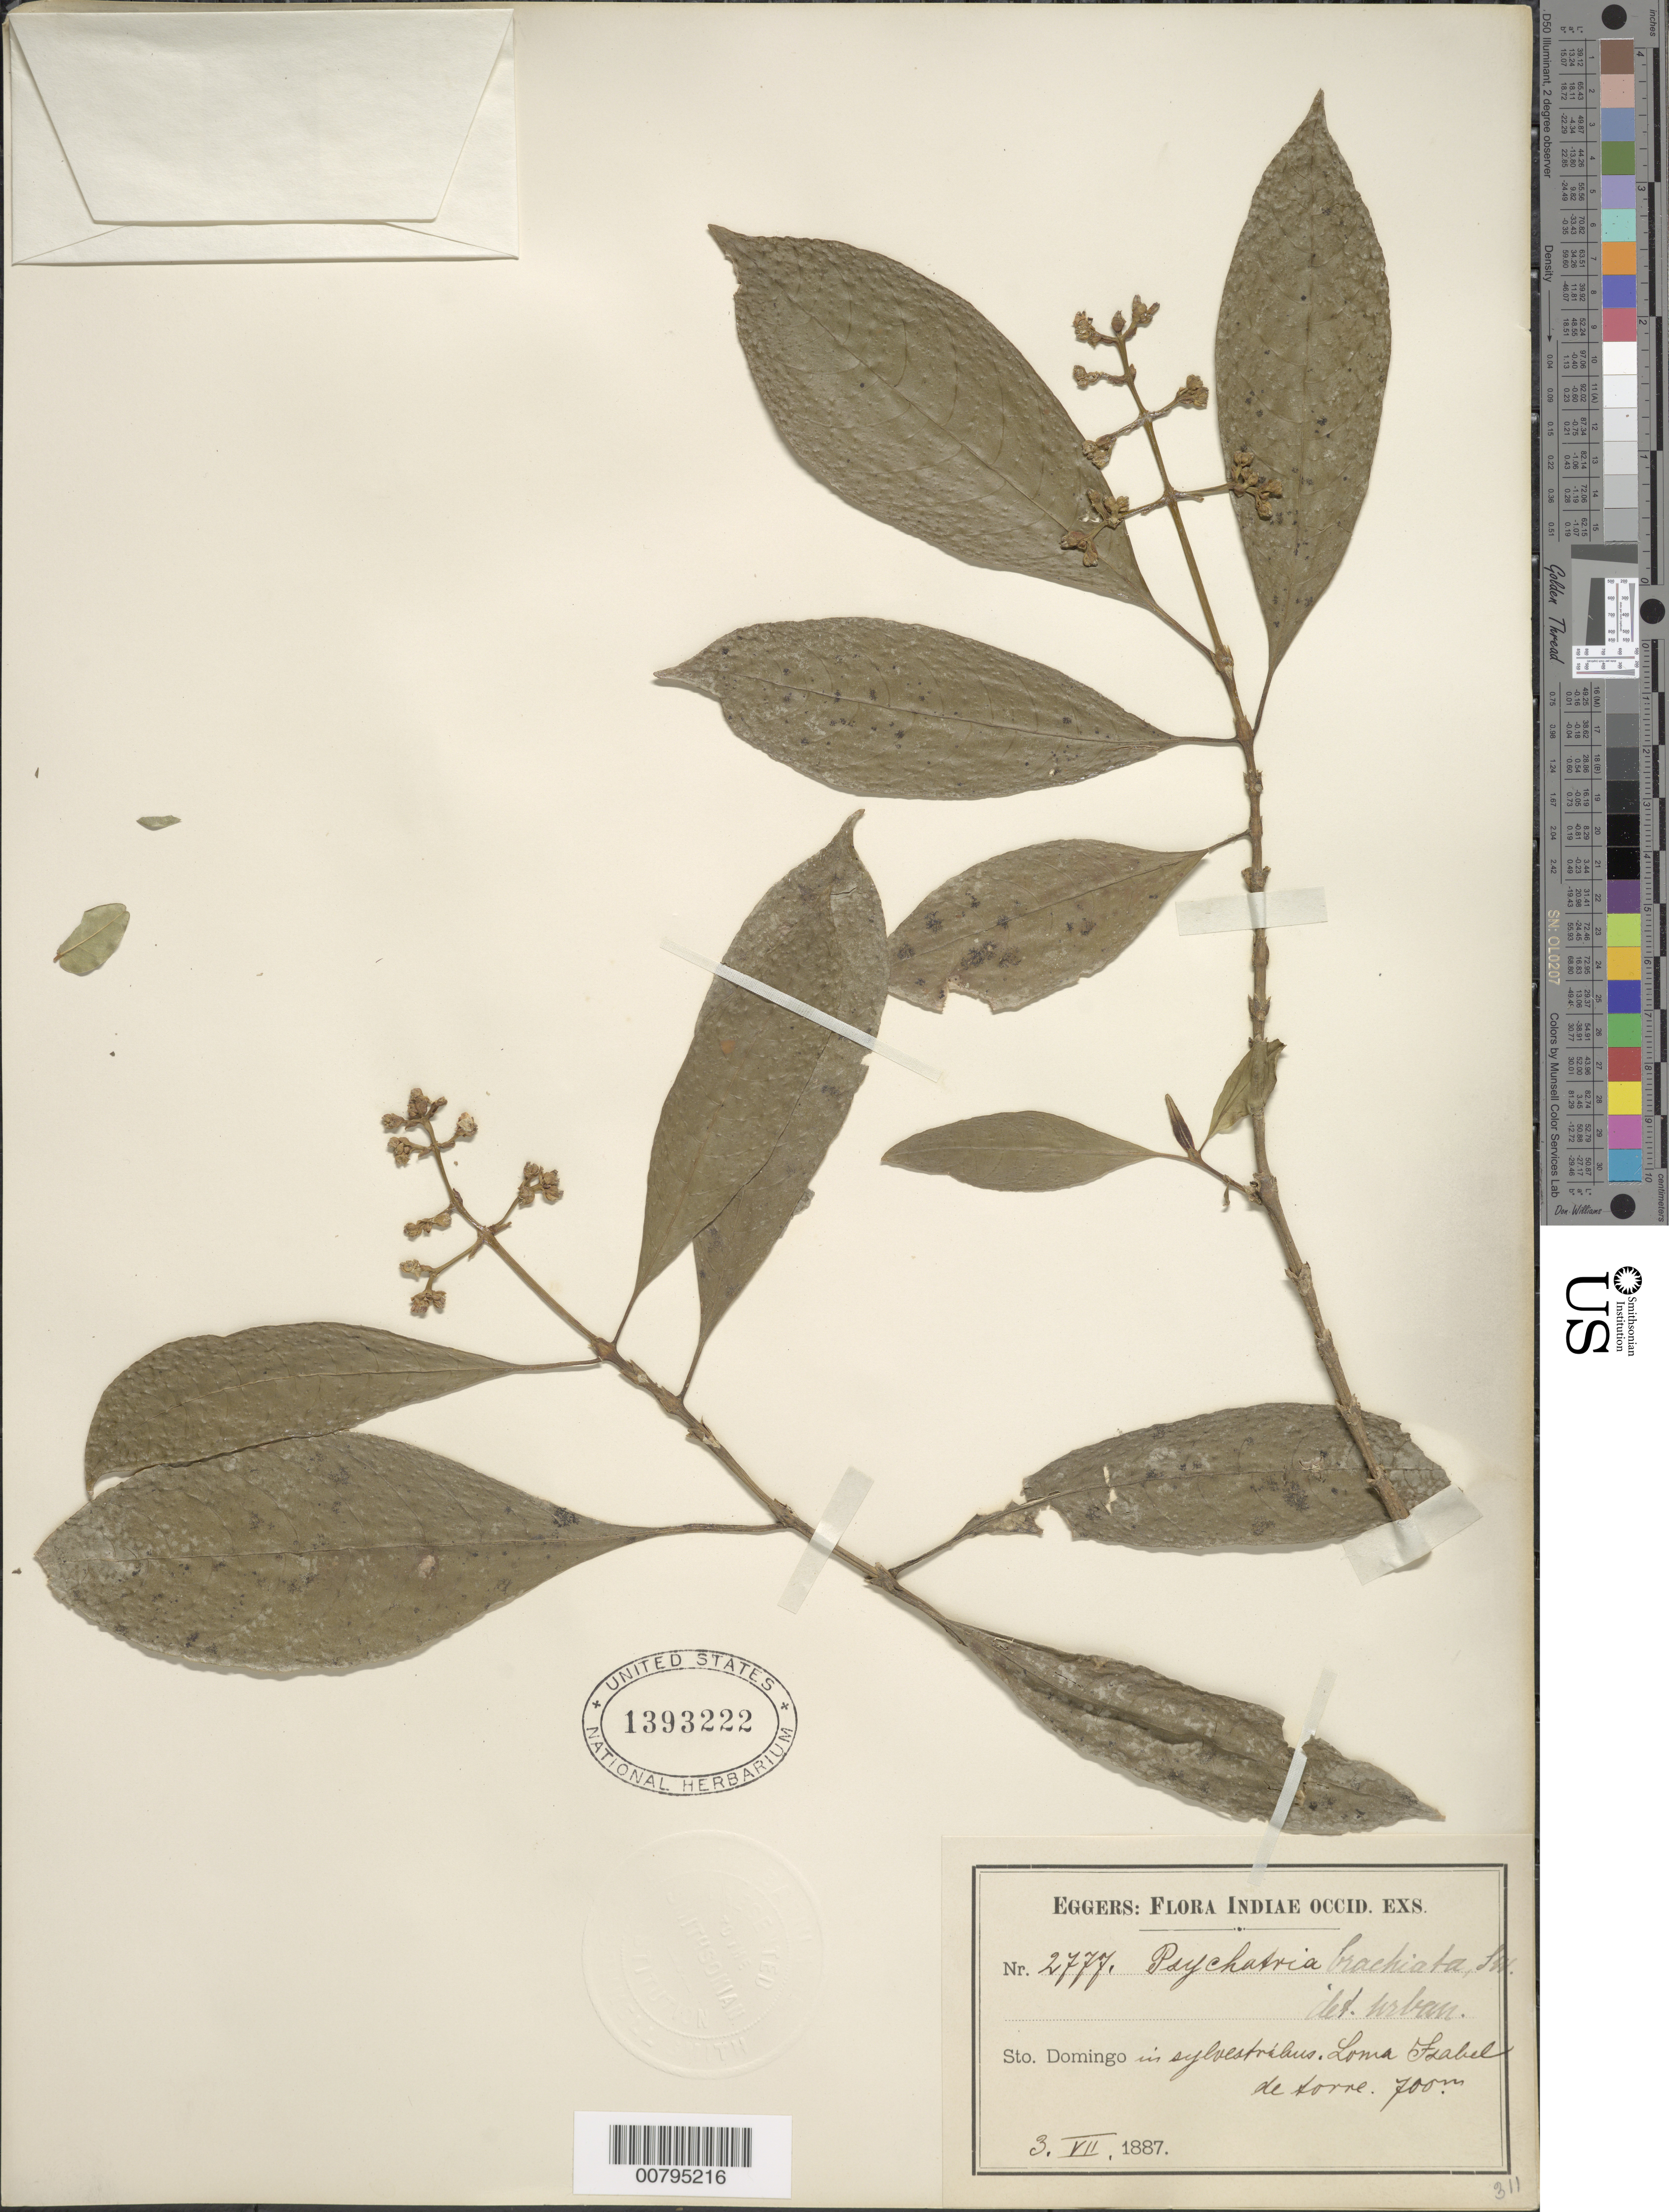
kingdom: Plantae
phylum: Tracheophyta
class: Magnoliopsida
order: Gentianales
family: Rubiaceae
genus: Psychotria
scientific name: Psychotria brachiata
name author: Sw.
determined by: Urban, Ignatz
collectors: H. F. A. von Eggers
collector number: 2777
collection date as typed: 03 Jul 1887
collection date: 1887-07-03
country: Dominican Republic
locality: Loma Isabel de Torre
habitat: In sylvestribus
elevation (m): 700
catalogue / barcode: US 1393222